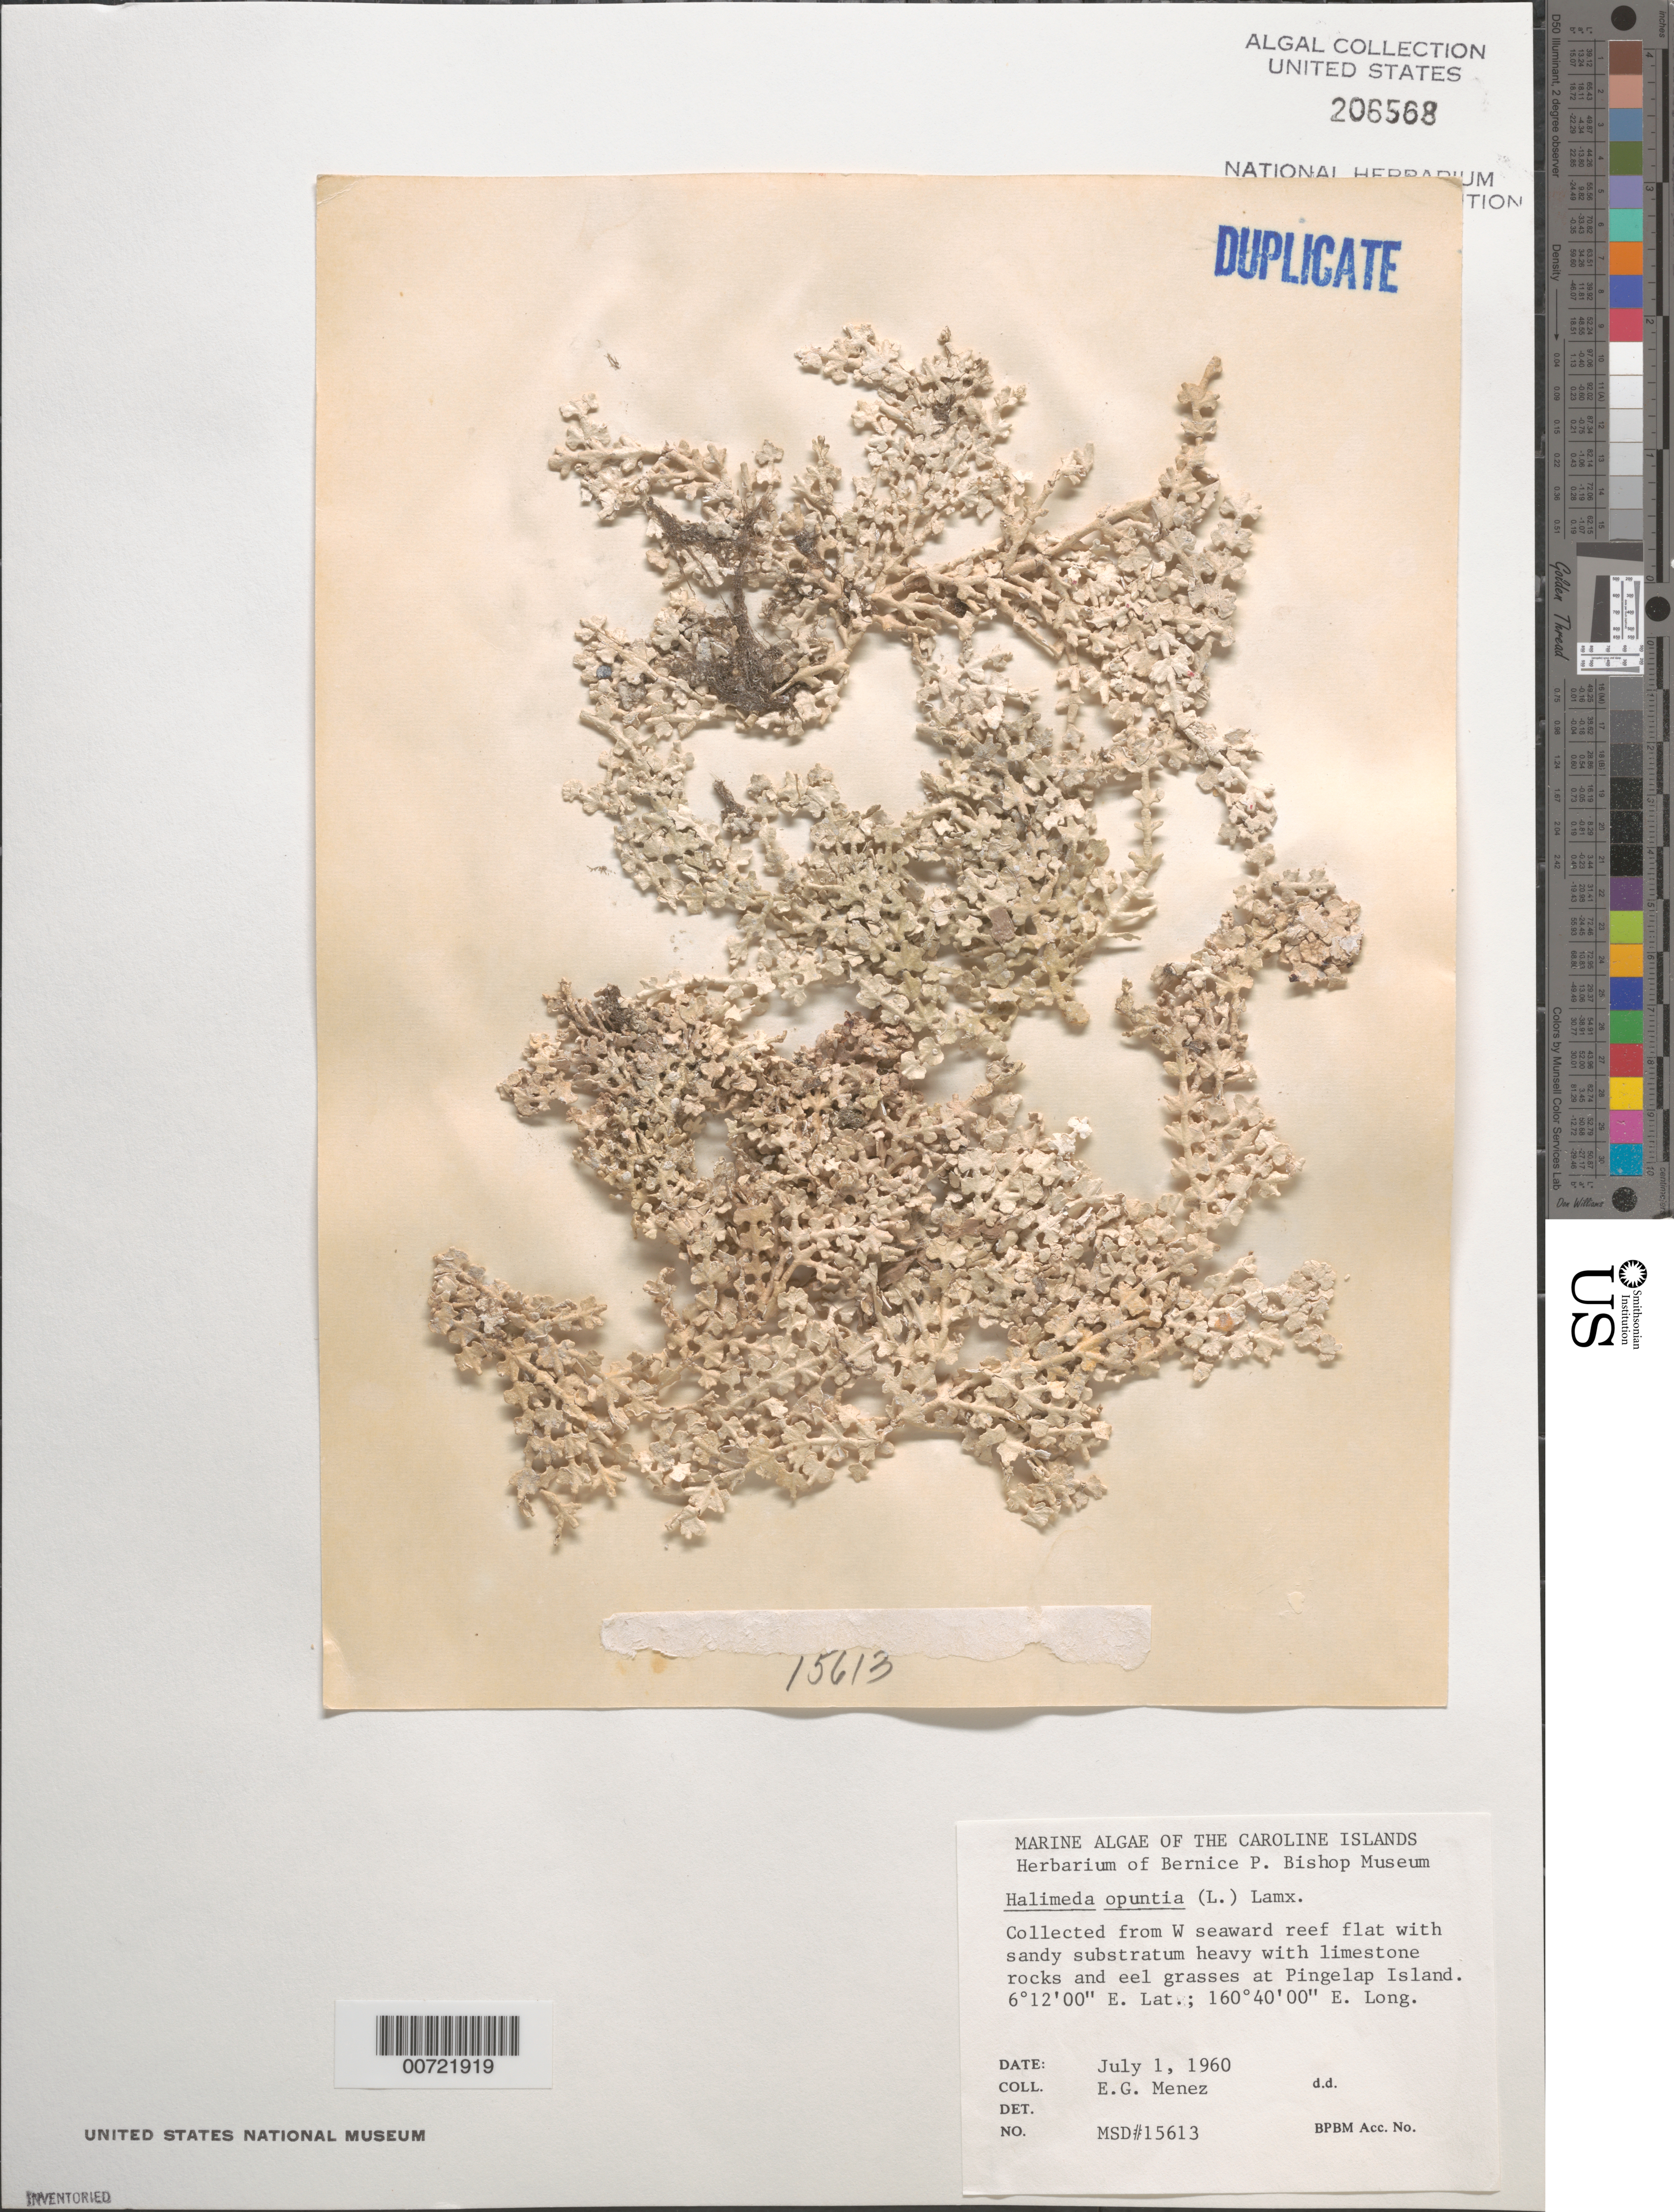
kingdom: Plantae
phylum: Chlorophyta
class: Ulvophyceae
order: Bryopsidales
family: Halimedaceae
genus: Halimeda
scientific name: Halimeda opuntia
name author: (L.) J.V.Lamouroux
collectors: Meñez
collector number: MSD 15613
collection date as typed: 01 Jul 1960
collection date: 1960-07-01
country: Micronesia, Federated States of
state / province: Pohnpei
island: Pingelap Atoll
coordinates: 6 12' 00" N, 160 40' 00" E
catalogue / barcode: US 206568